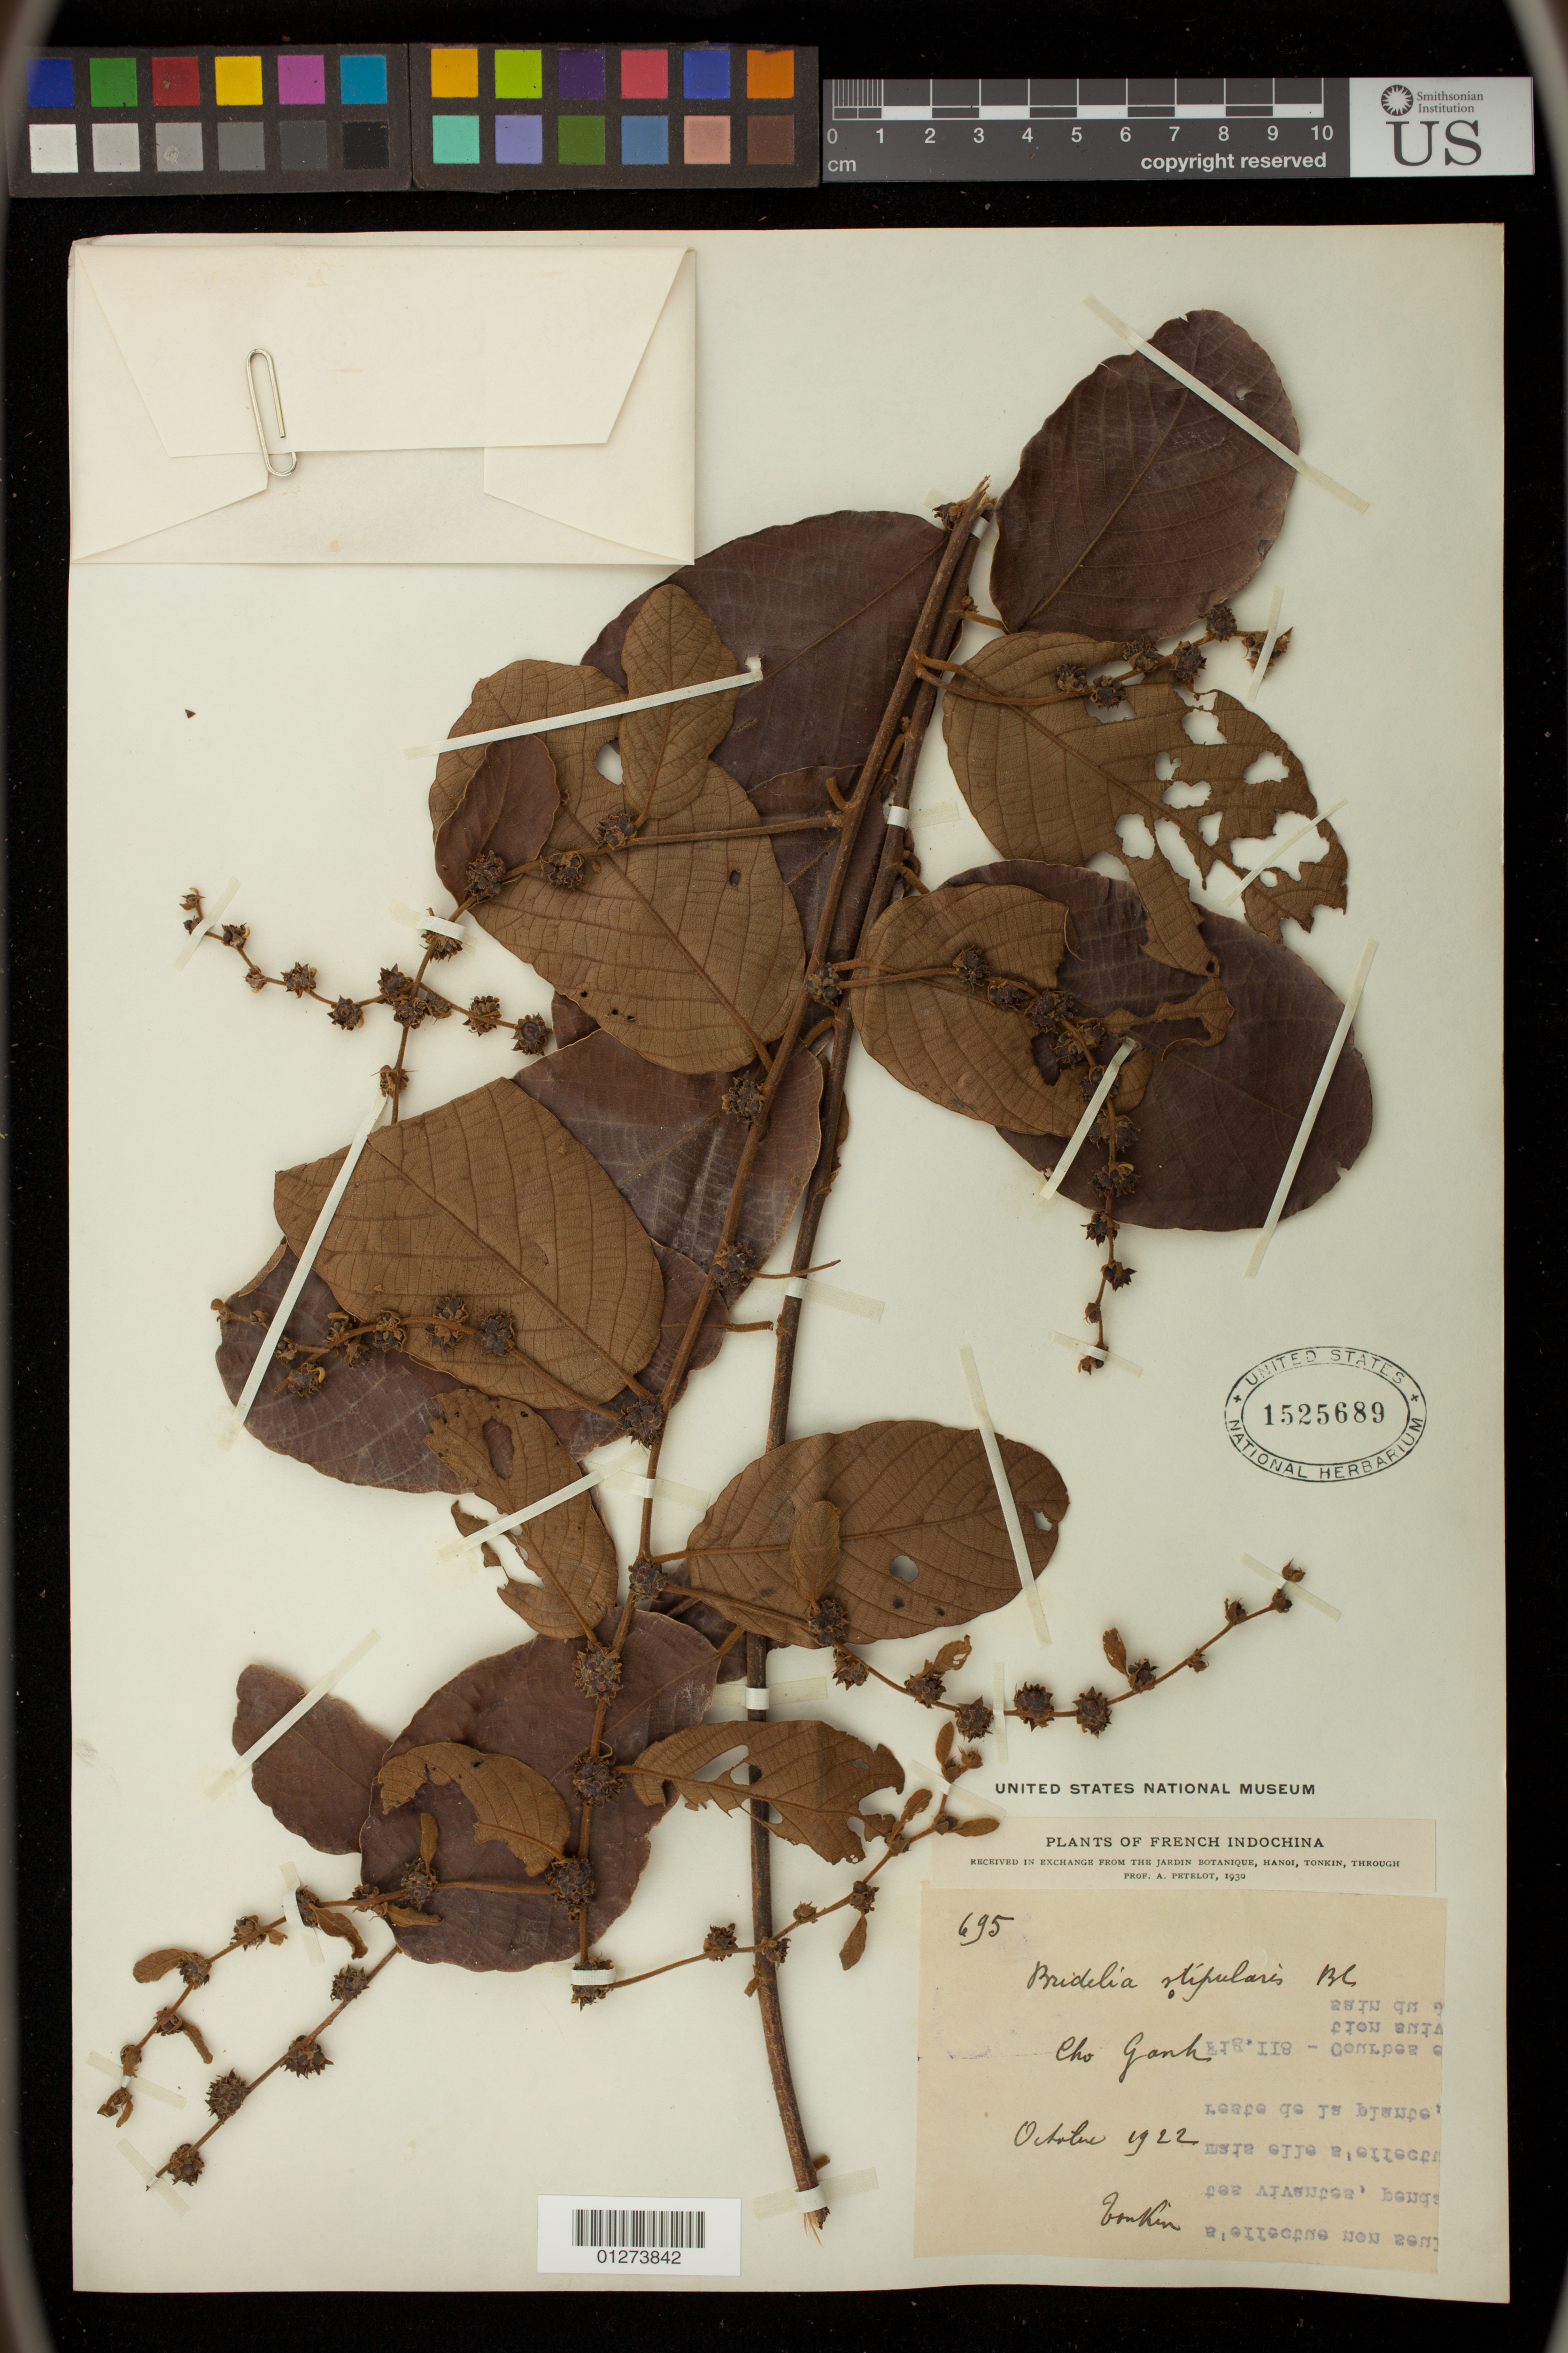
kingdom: Plantae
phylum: Tracheophyta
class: Magnoliopsida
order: Malpighiales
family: Phyllanthaceae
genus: Bridelia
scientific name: Bridelia stipularis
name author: (L.) Blume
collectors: A. Petelot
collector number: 695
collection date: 1922-10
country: Vietnam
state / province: Ninh Binh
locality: Tonkin. Cho Ganh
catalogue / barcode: US 1525689